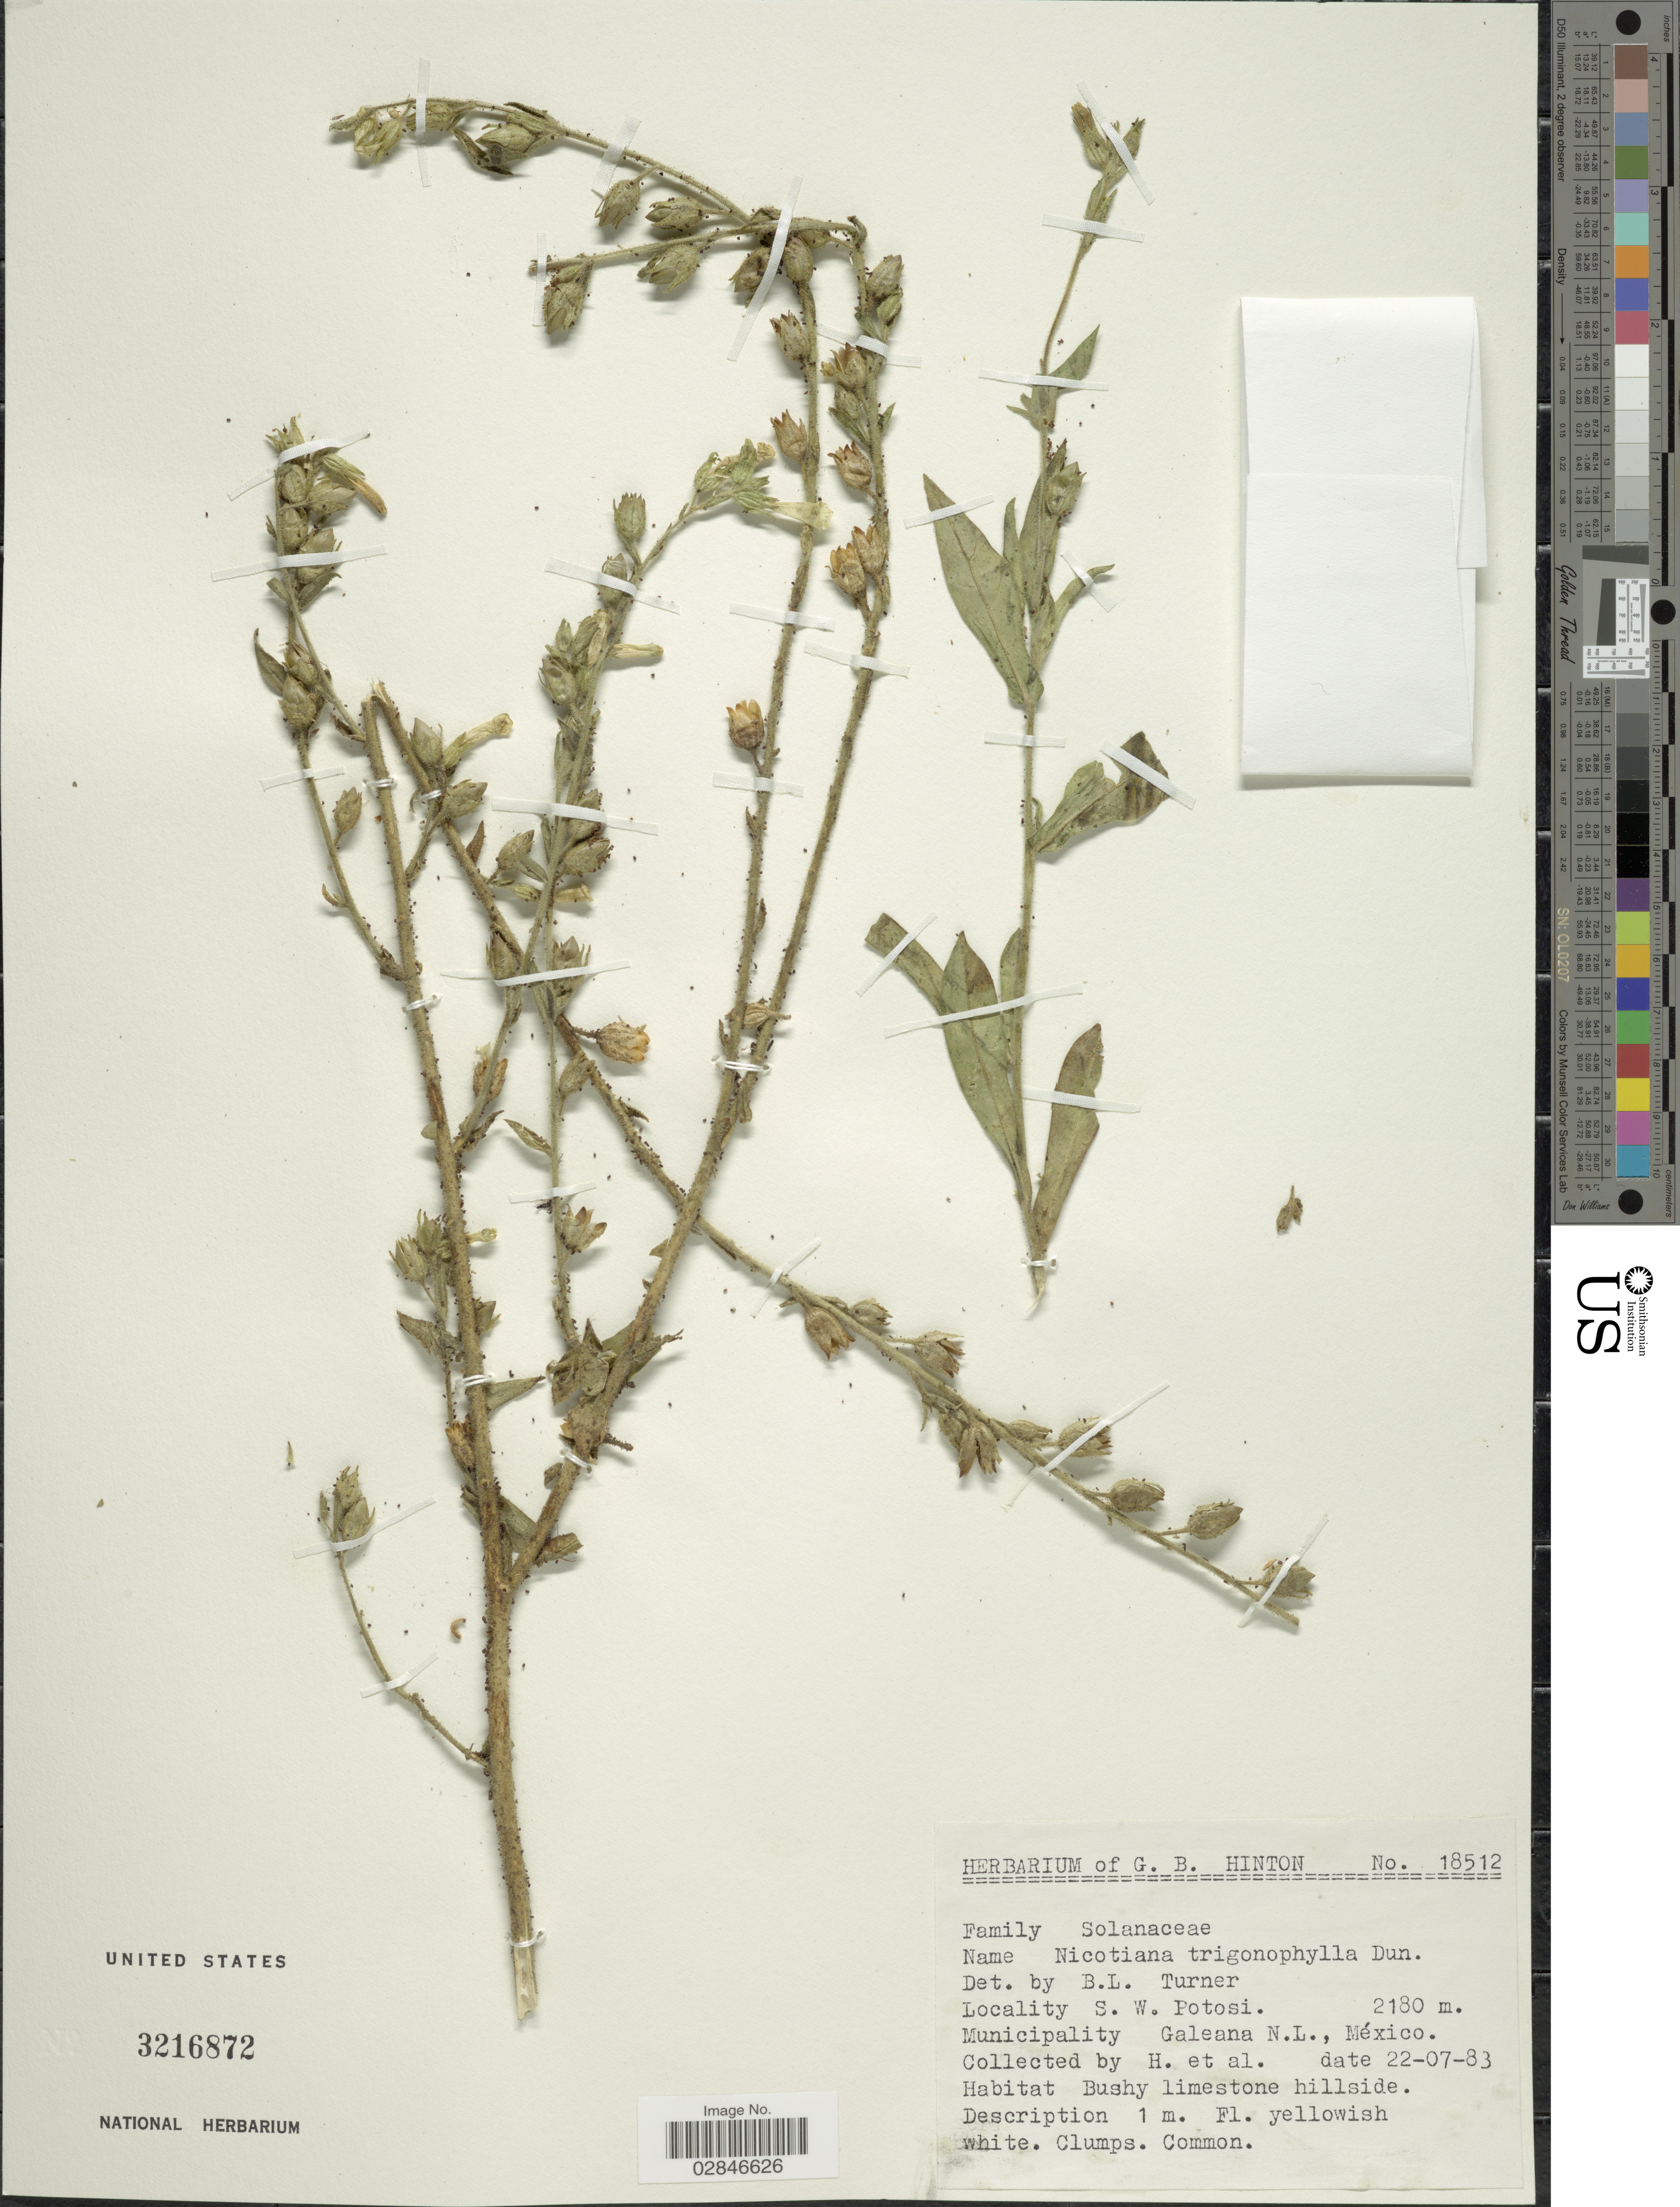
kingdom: Plantae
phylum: Tracheophyta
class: Magnoliopsida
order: Solanales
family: Solanaceae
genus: Nicotiana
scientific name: Nicotiana trigonophylla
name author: Dunal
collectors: G. B. Hinton & et al.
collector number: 18512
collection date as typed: Transcribed d/m/y: 22/7/83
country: Mexico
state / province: Nuevo León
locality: S.W. Potosi, Municipality Galeana N.L.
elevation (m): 2180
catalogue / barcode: US 3216872